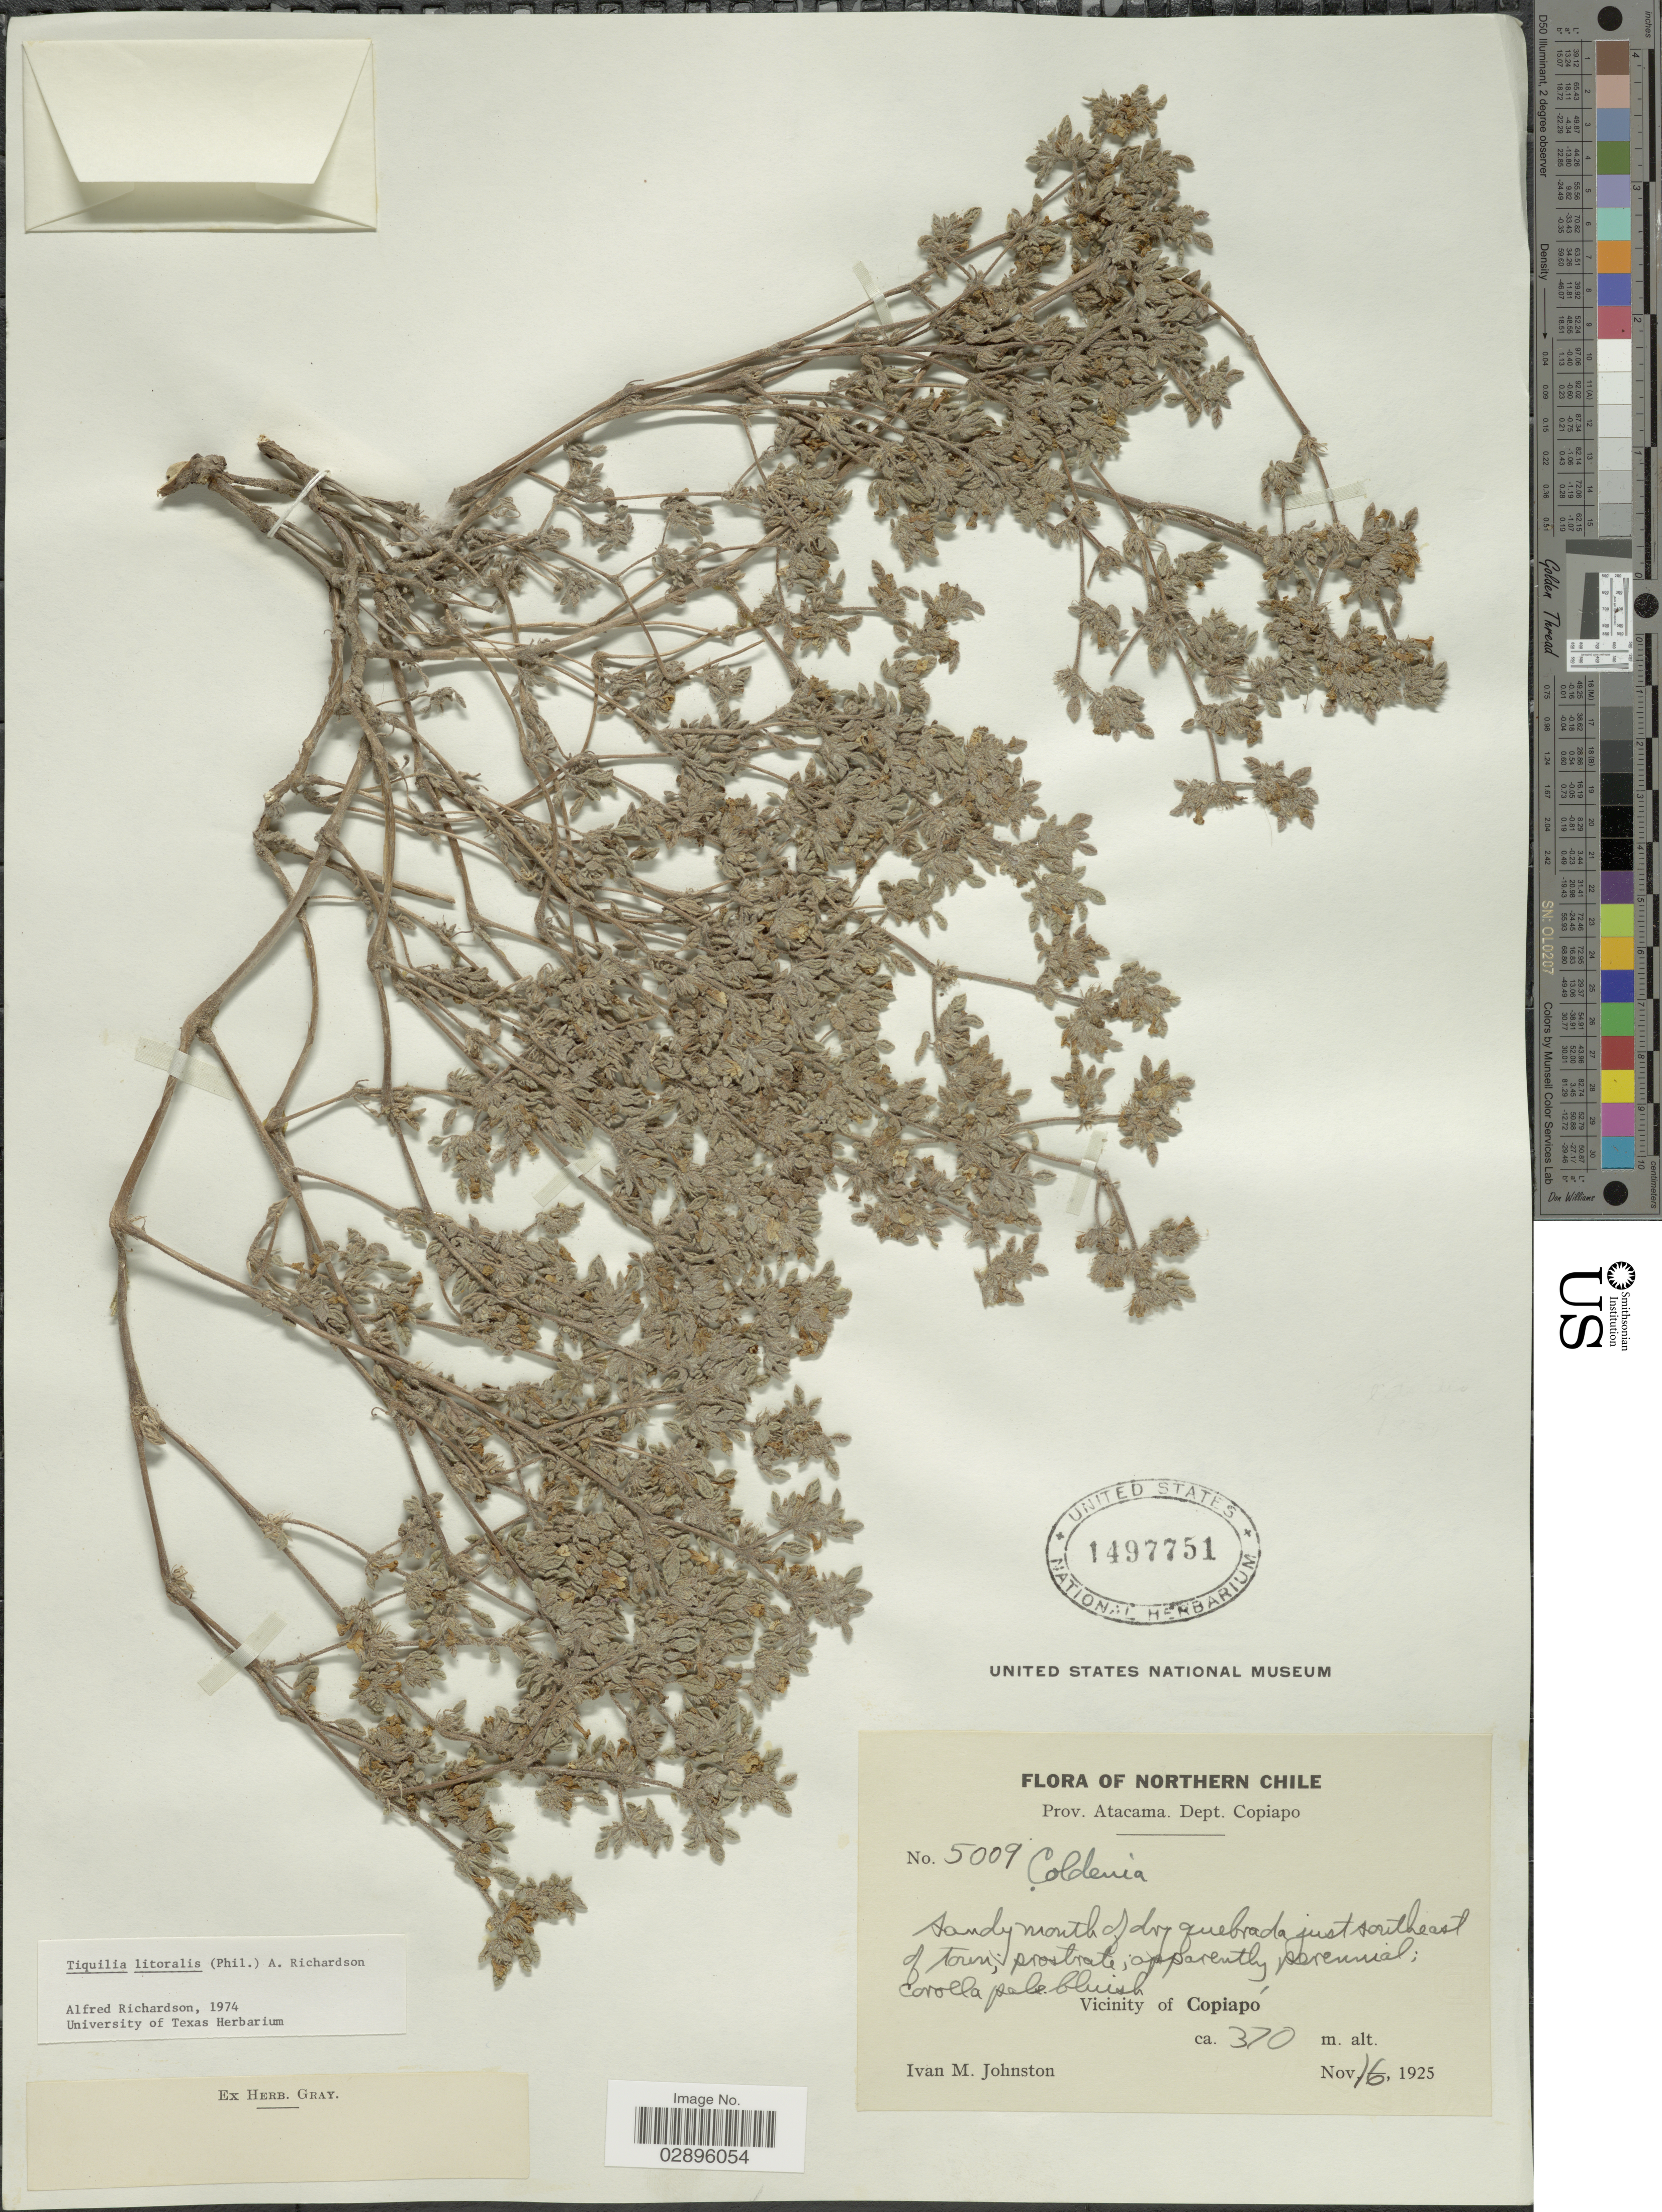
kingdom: Plantae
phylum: Tracheophyta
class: Magnoliopsida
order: Boraginales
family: Ehretiaceae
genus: Tiquilia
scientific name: Tiquilia litoralis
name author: (Phil.) A.T. Richardson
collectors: I.M. Johnston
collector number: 5009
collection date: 1925-11-16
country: Chile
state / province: Atacama (III)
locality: Northern Chile. Dept. Copiapo. Sandy mouth of dry quebrada just southeast of town. Vicinity of Copiapó.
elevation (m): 370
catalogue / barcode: US 1497751